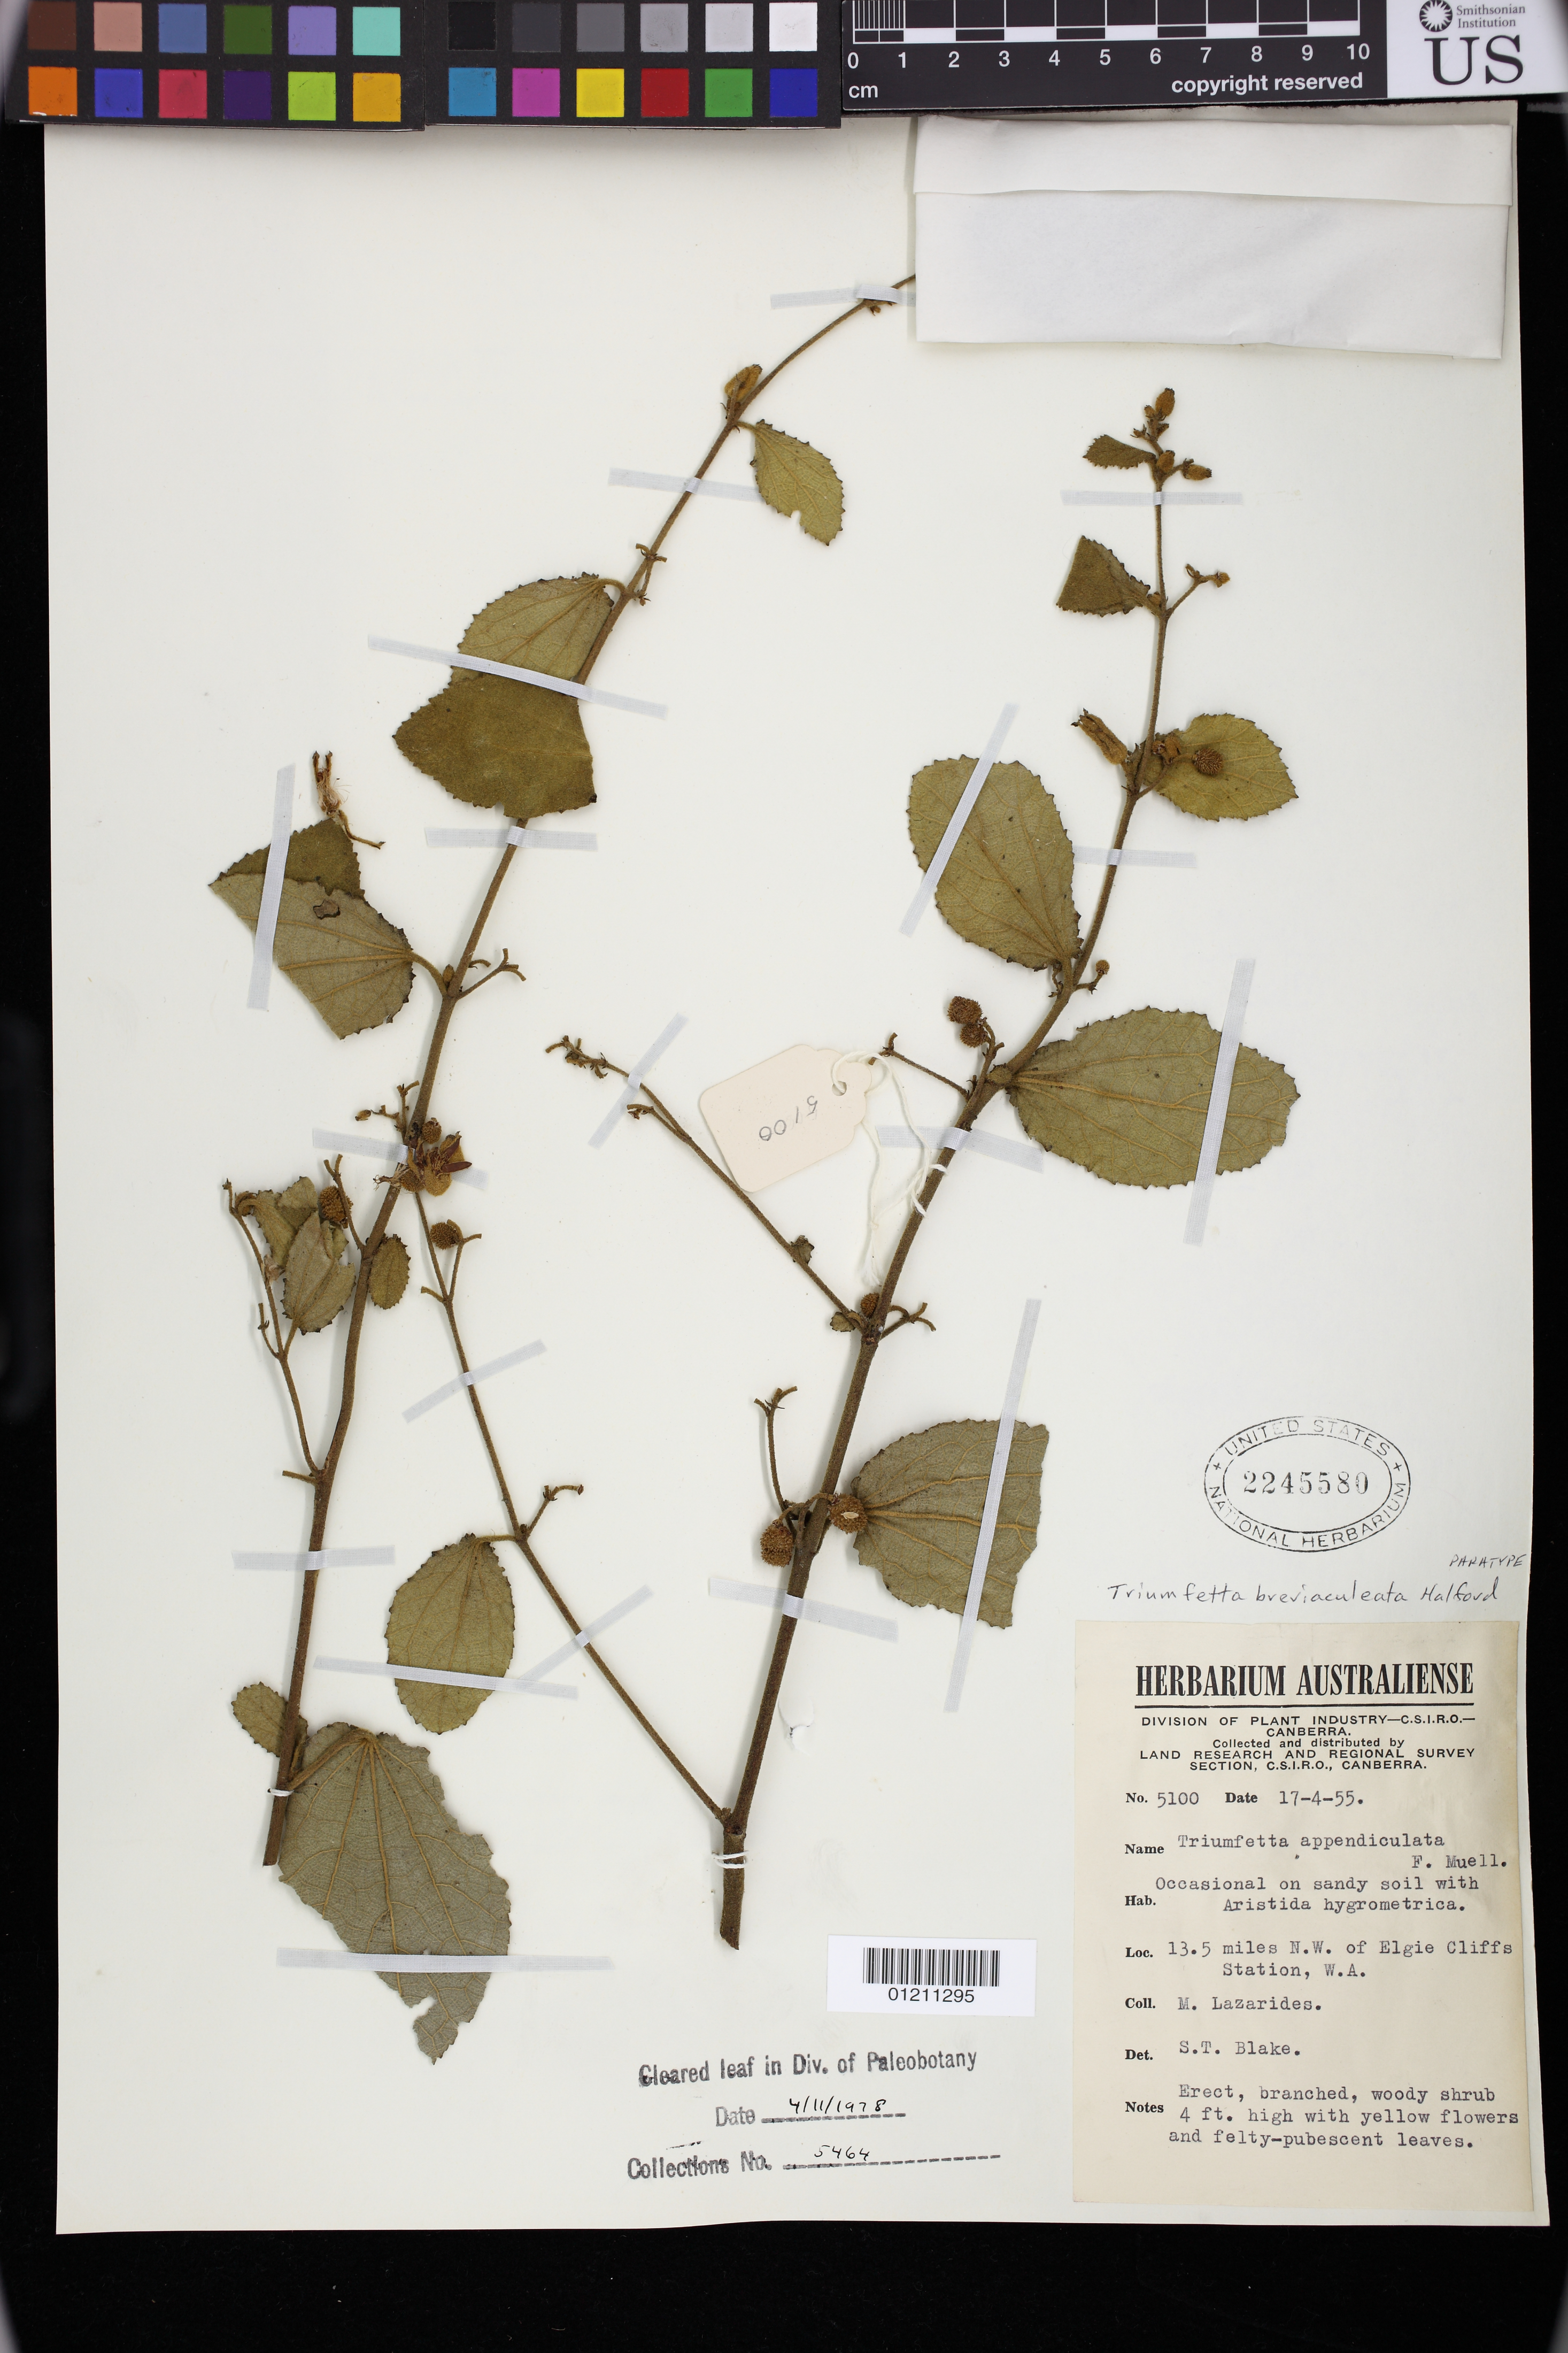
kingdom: Plantae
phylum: Tracheophyta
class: Magnoliopsida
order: Malvales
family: Malvaceae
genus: Triumfetta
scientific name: Triumfetta breviaculeata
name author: Halford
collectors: M. Lazarides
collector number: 5100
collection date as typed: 17 Apr 1955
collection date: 1955-04-17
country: Australia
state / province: Western Australia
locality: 13.5 miles N.W. of Elgie Cliffs Station.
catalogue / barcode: US 2245580